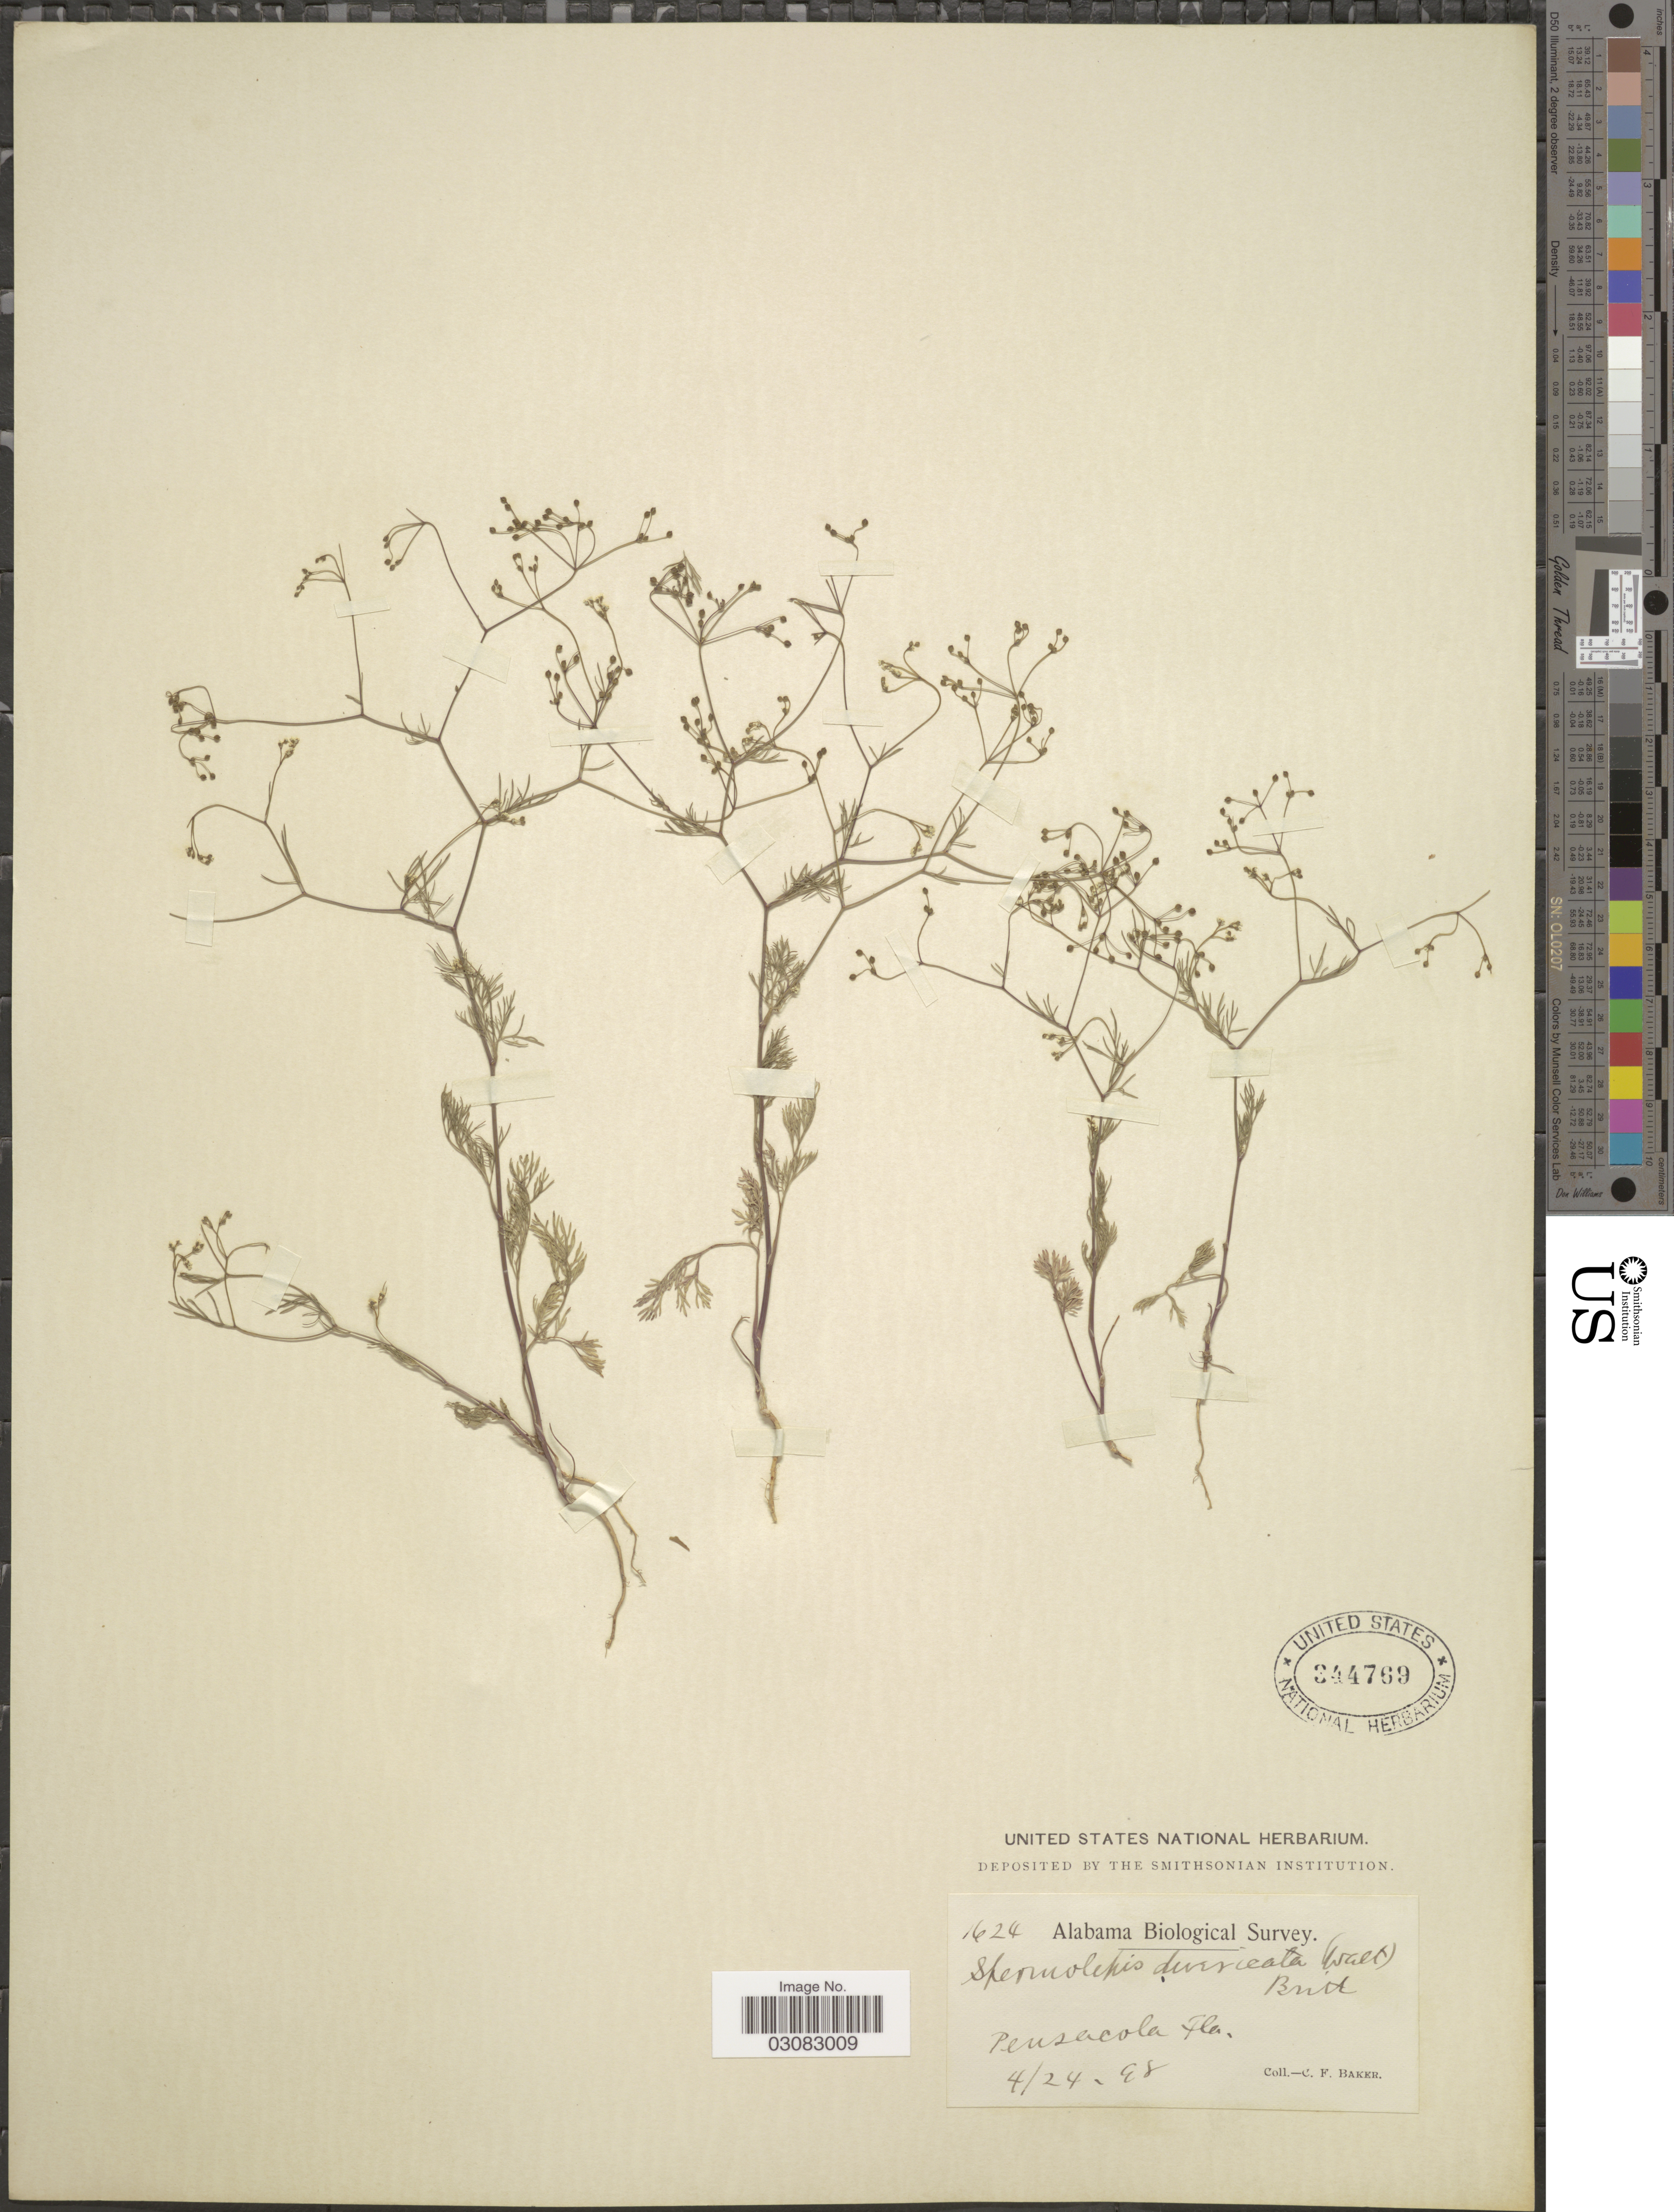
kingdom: Plantae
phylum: Tracheophyta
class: Magnoliopsida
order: Apiales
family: Apiaceae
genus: Spermolepis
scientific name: Spermolepis divaricata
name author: (Walter) Raf.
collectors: C. F. Baker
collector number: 1624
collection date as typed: Transcribed d/m/y: 24/4/98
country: United States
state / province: Florida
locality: Pensacola.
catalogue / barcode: US 344769